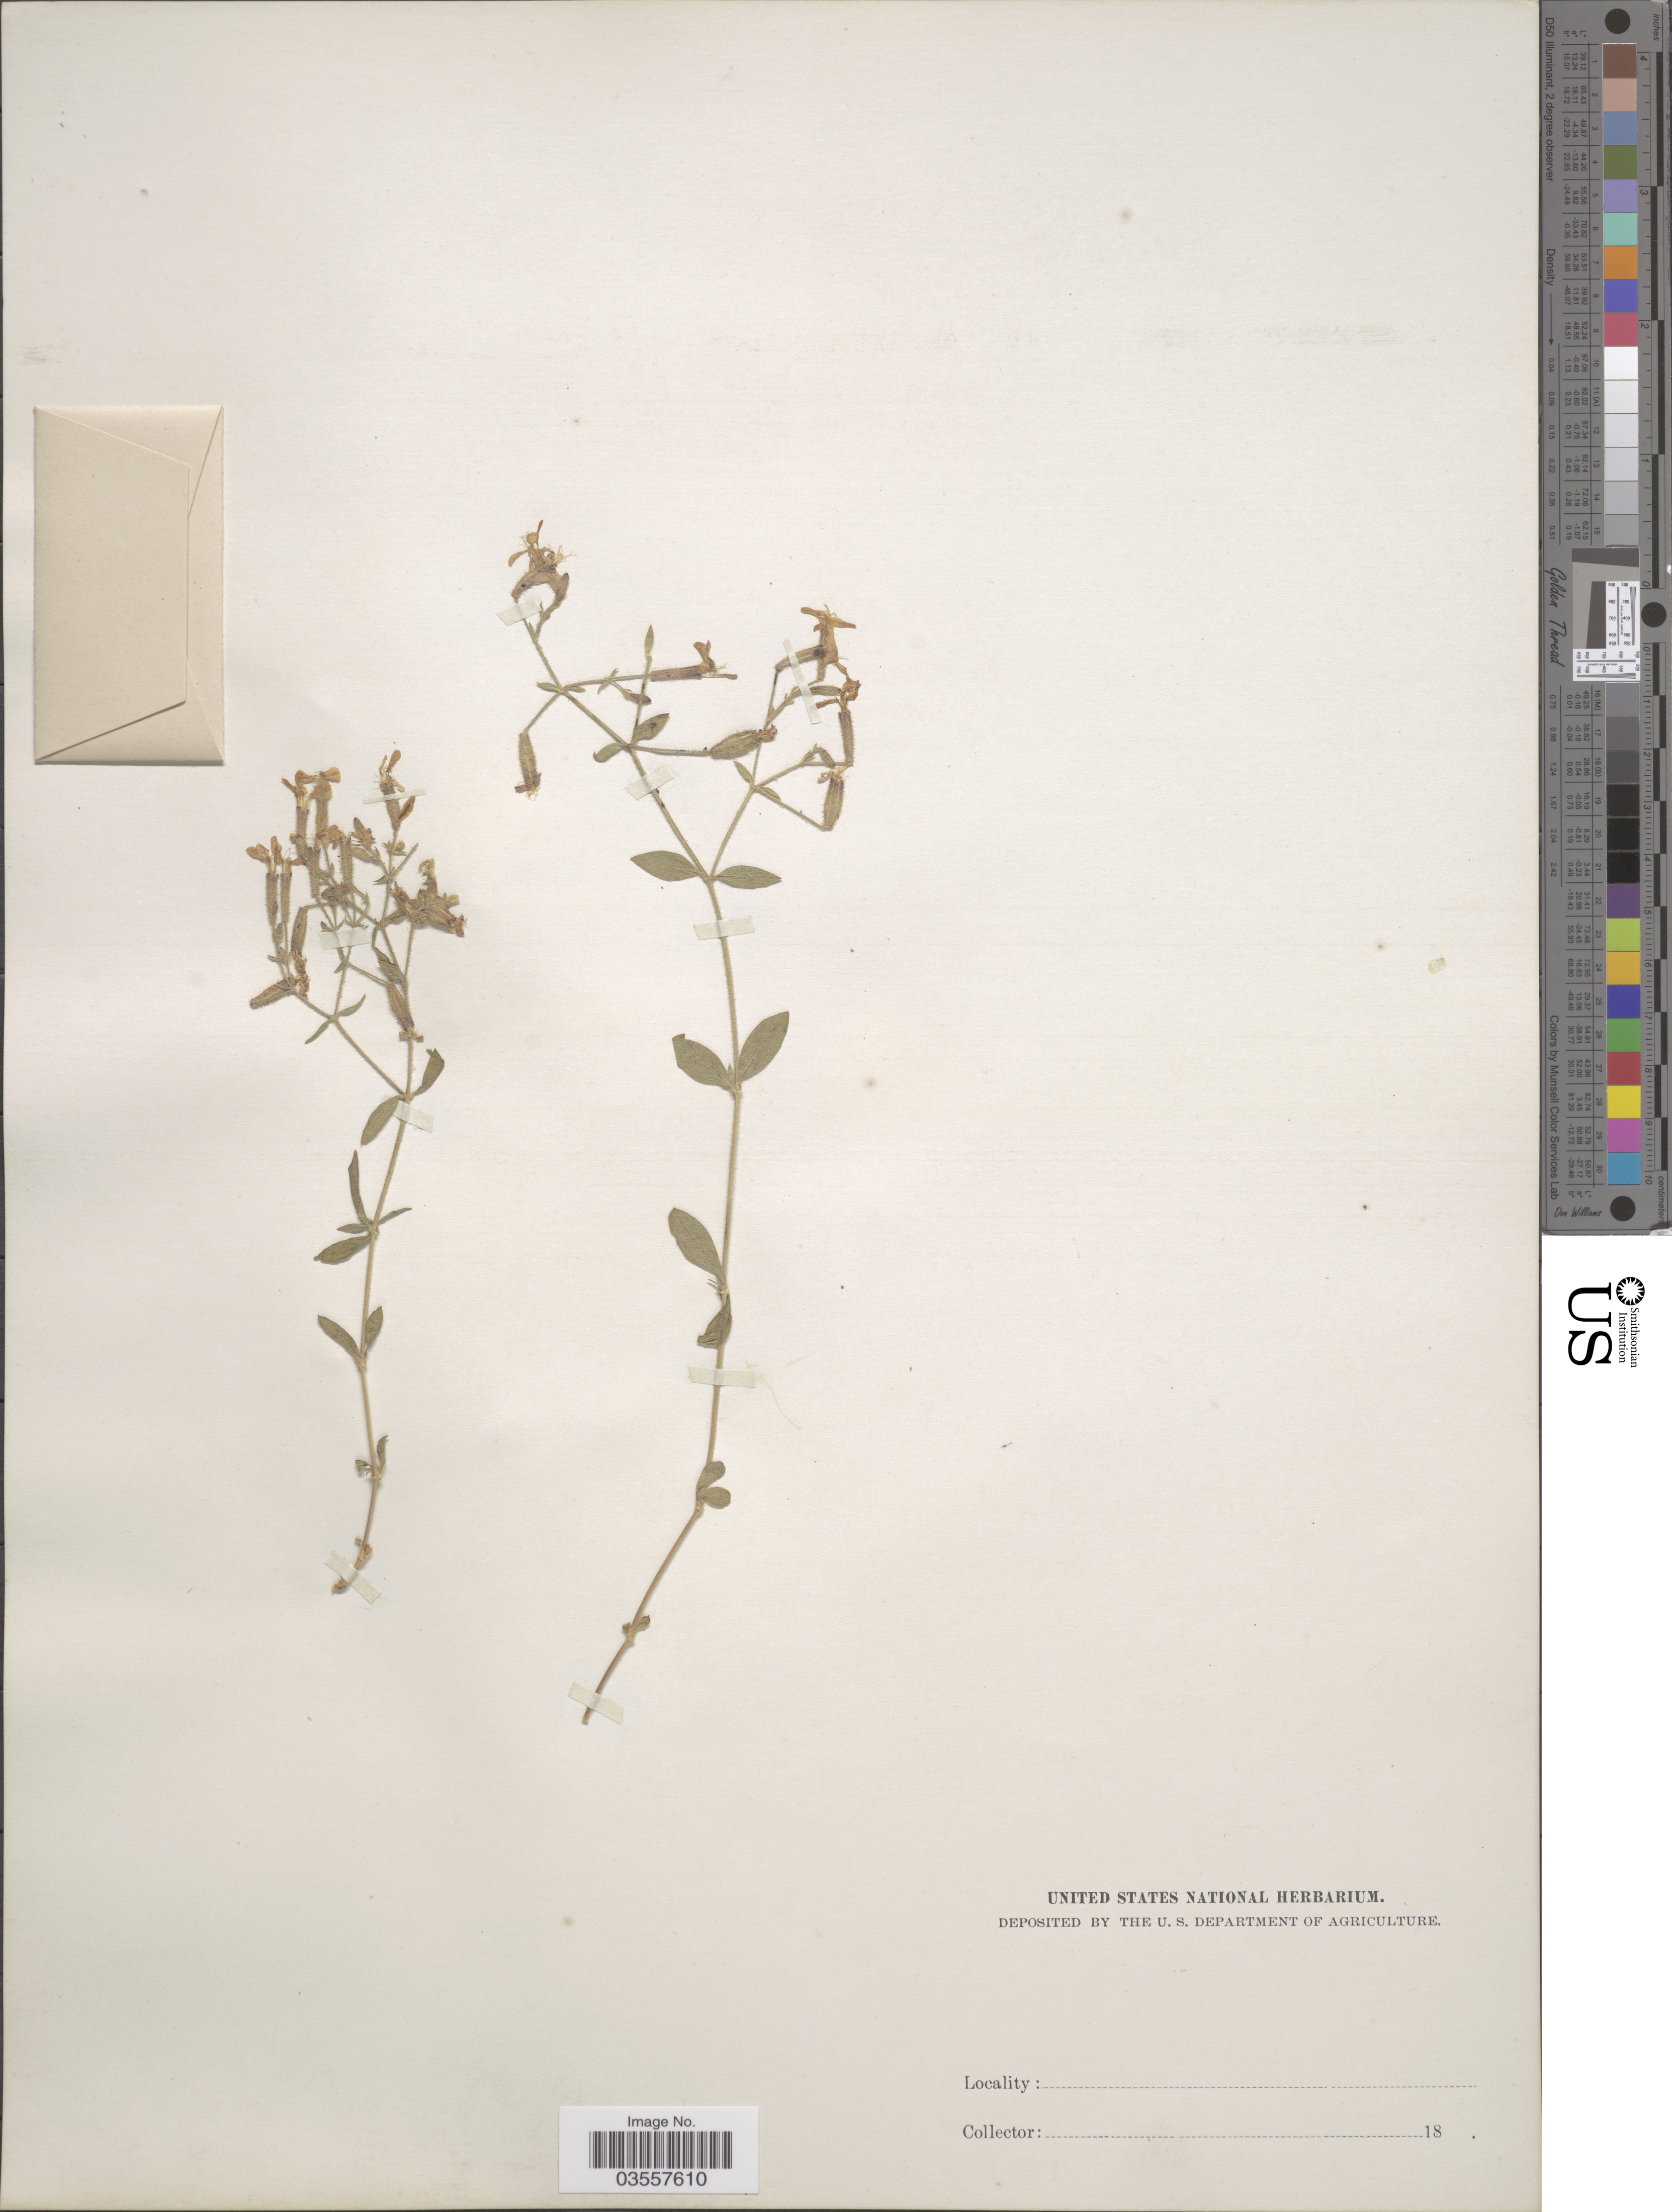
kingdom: Plantae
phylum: Tracheophyta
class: Magnoliopsida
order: Caryophyllales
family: Caryophyllaceae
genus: Saponaria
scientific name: Saponaria sp.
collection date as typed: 18